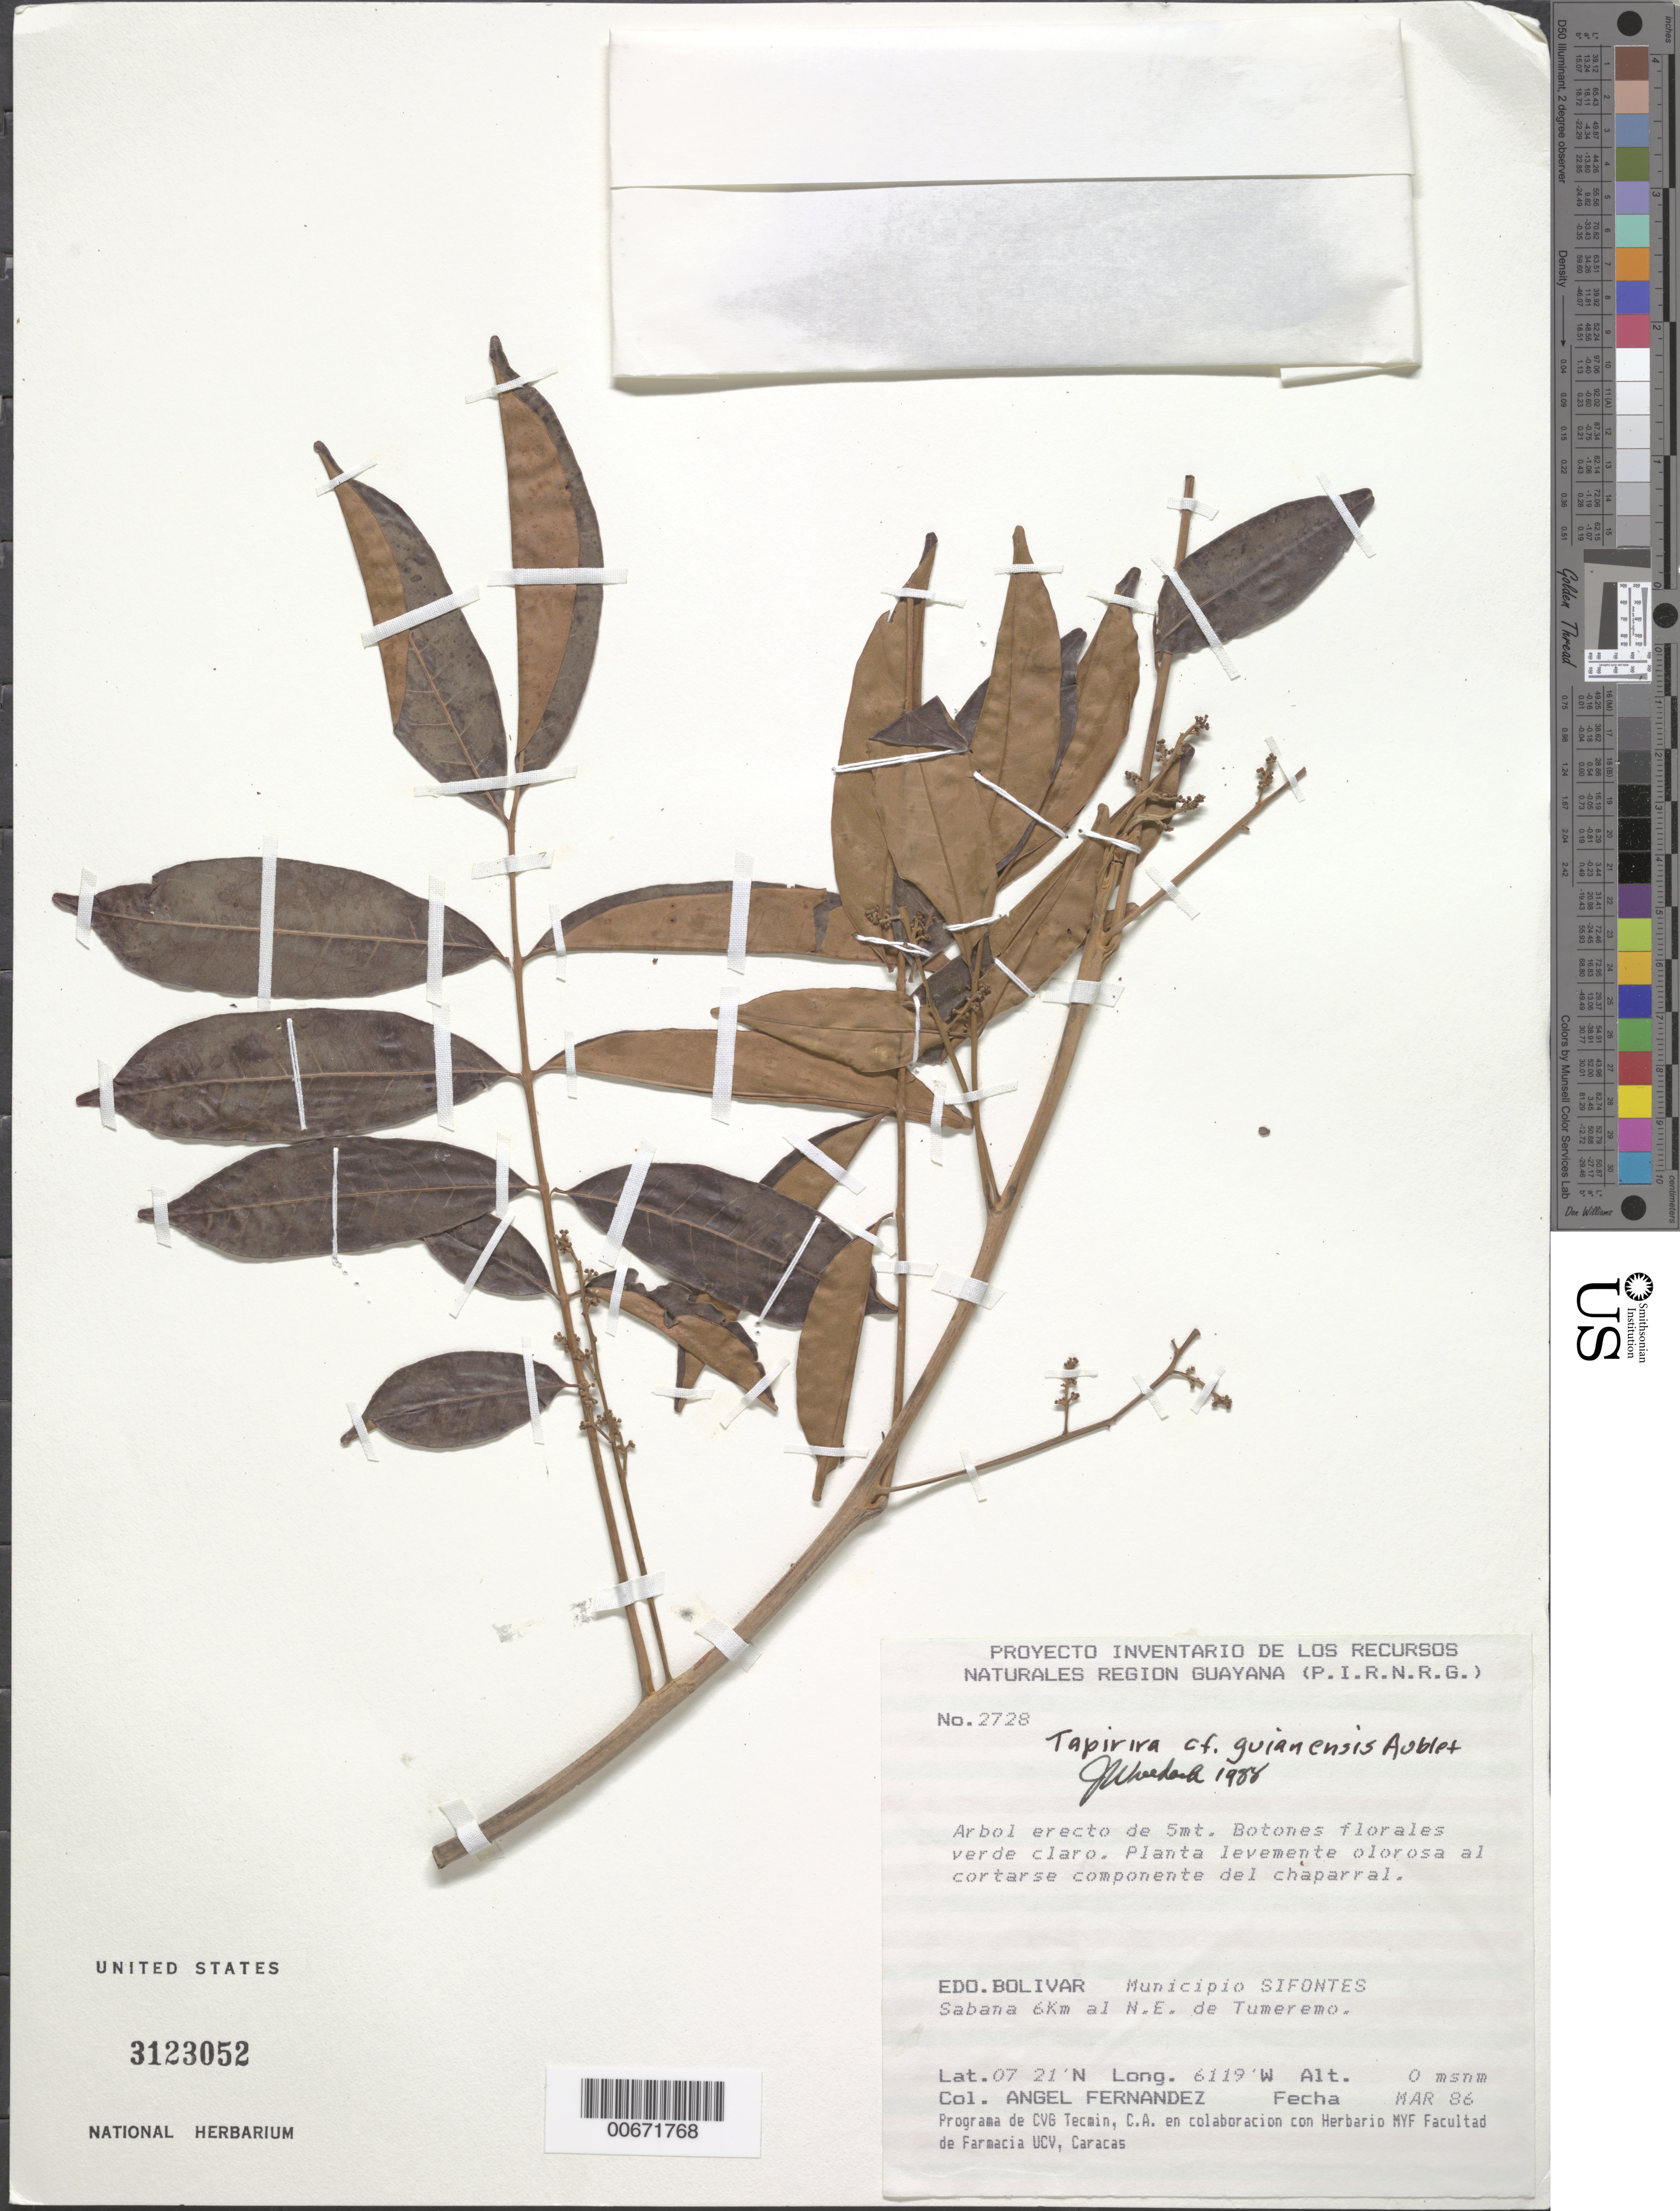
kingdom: Plantae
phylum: Tracheophyta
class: Magnoliopsida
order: Sapindales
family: Anacardiaceae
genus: Tapirira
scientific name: Tapirira guianensis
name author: Aubl.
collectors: A. Fernández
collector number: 2728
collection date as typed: Mar-86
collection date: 1986-03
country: Venezuela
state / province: Bolívar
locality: Mun. Sifontes, 6 km NE of Tumeremo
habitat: Savanna 6 km to the NE of Tumeremo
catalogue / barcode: US 3123052